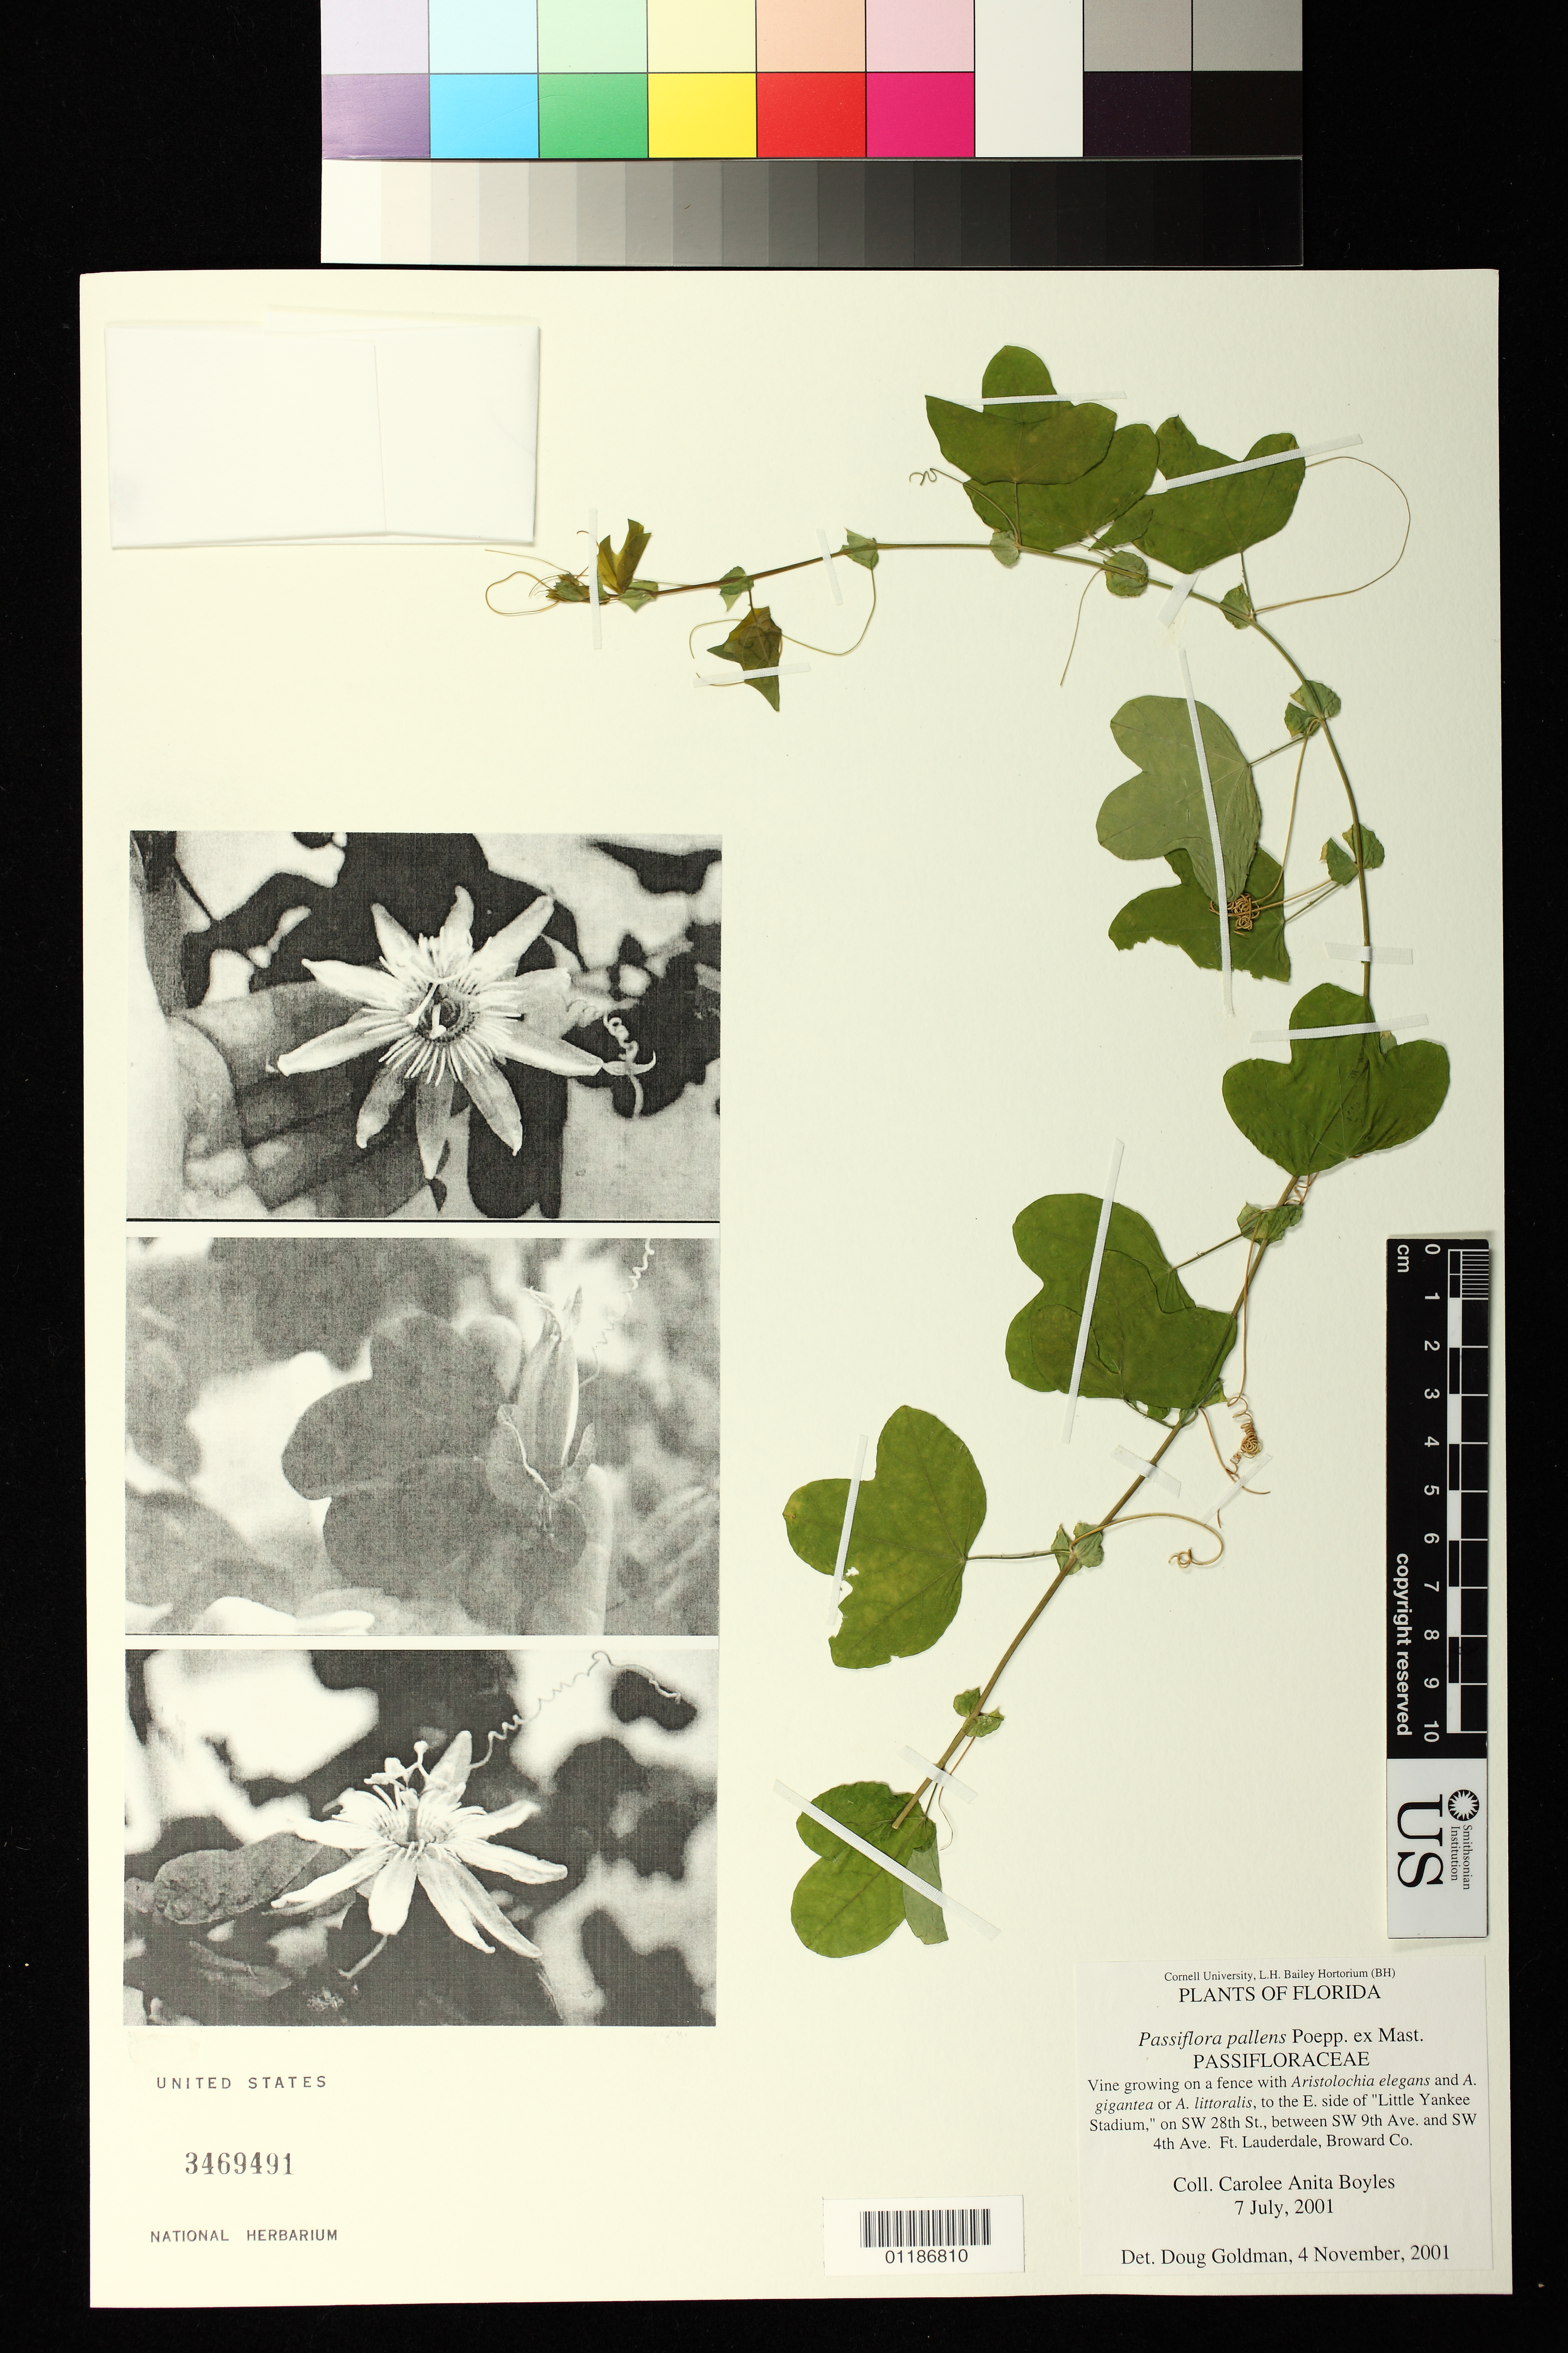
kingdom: Plantae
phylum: Tracheophyta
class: Magnoliopsida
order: Malpighiales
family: Passifloraceae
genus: Passiflora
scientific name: Passiflora pallens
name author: Poepp. ex Mast.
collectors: C. Boyles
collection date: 2001-07-07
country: United States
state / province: Florida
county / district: Broward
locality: To the E side of "Little Yankee Stadium" on SW 28th St, between SW 9th Ave and SW 4th Ave and SW 4th Ave, Fort Lauderdale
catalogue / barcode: US 3469491